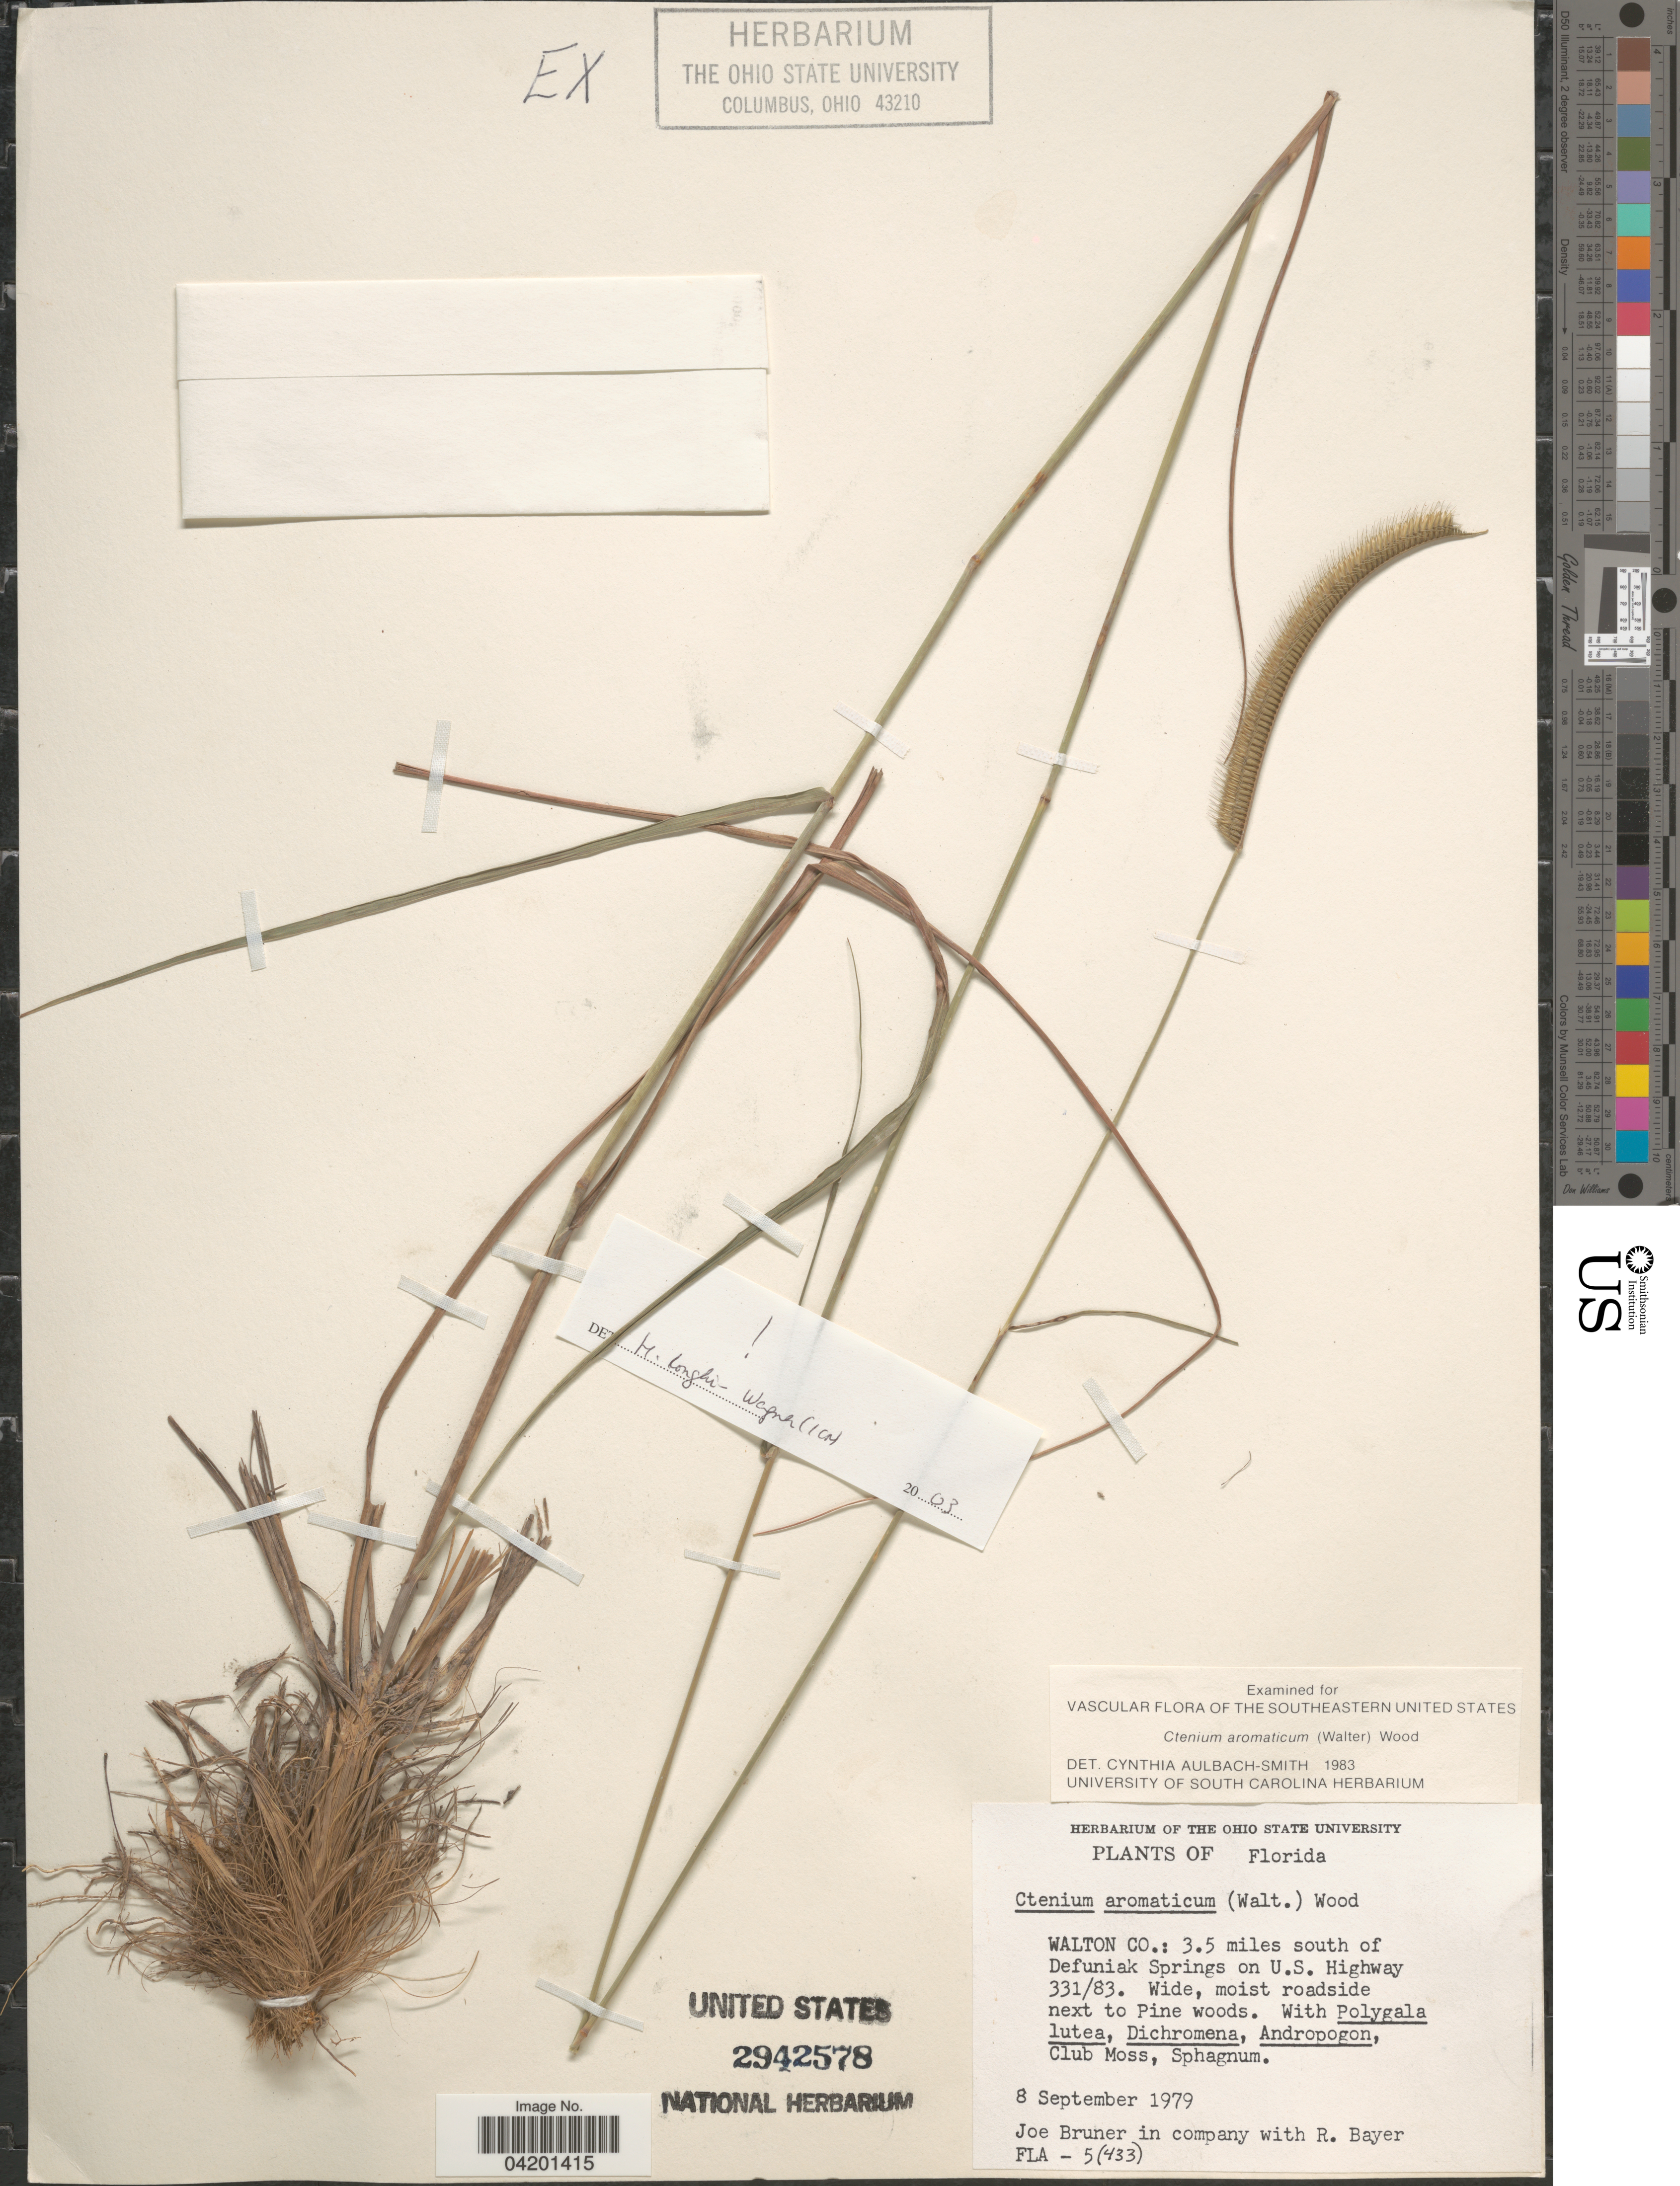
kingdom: Plantae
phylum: Tracheophyta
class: Liliopsida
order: Poales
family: Poaceae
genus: Ctenium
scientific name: Ctenium aromaticum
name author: (Walter) Alph. Wood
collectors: J. Bruner & R. Bayer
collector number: FLA - 5(433)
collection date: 1979-09-08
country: United States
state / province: Florida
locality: Walton Co.: 3.5 miles south of Defuniak Springs on U.S. Highway 331/83.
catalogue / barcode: US 2942578